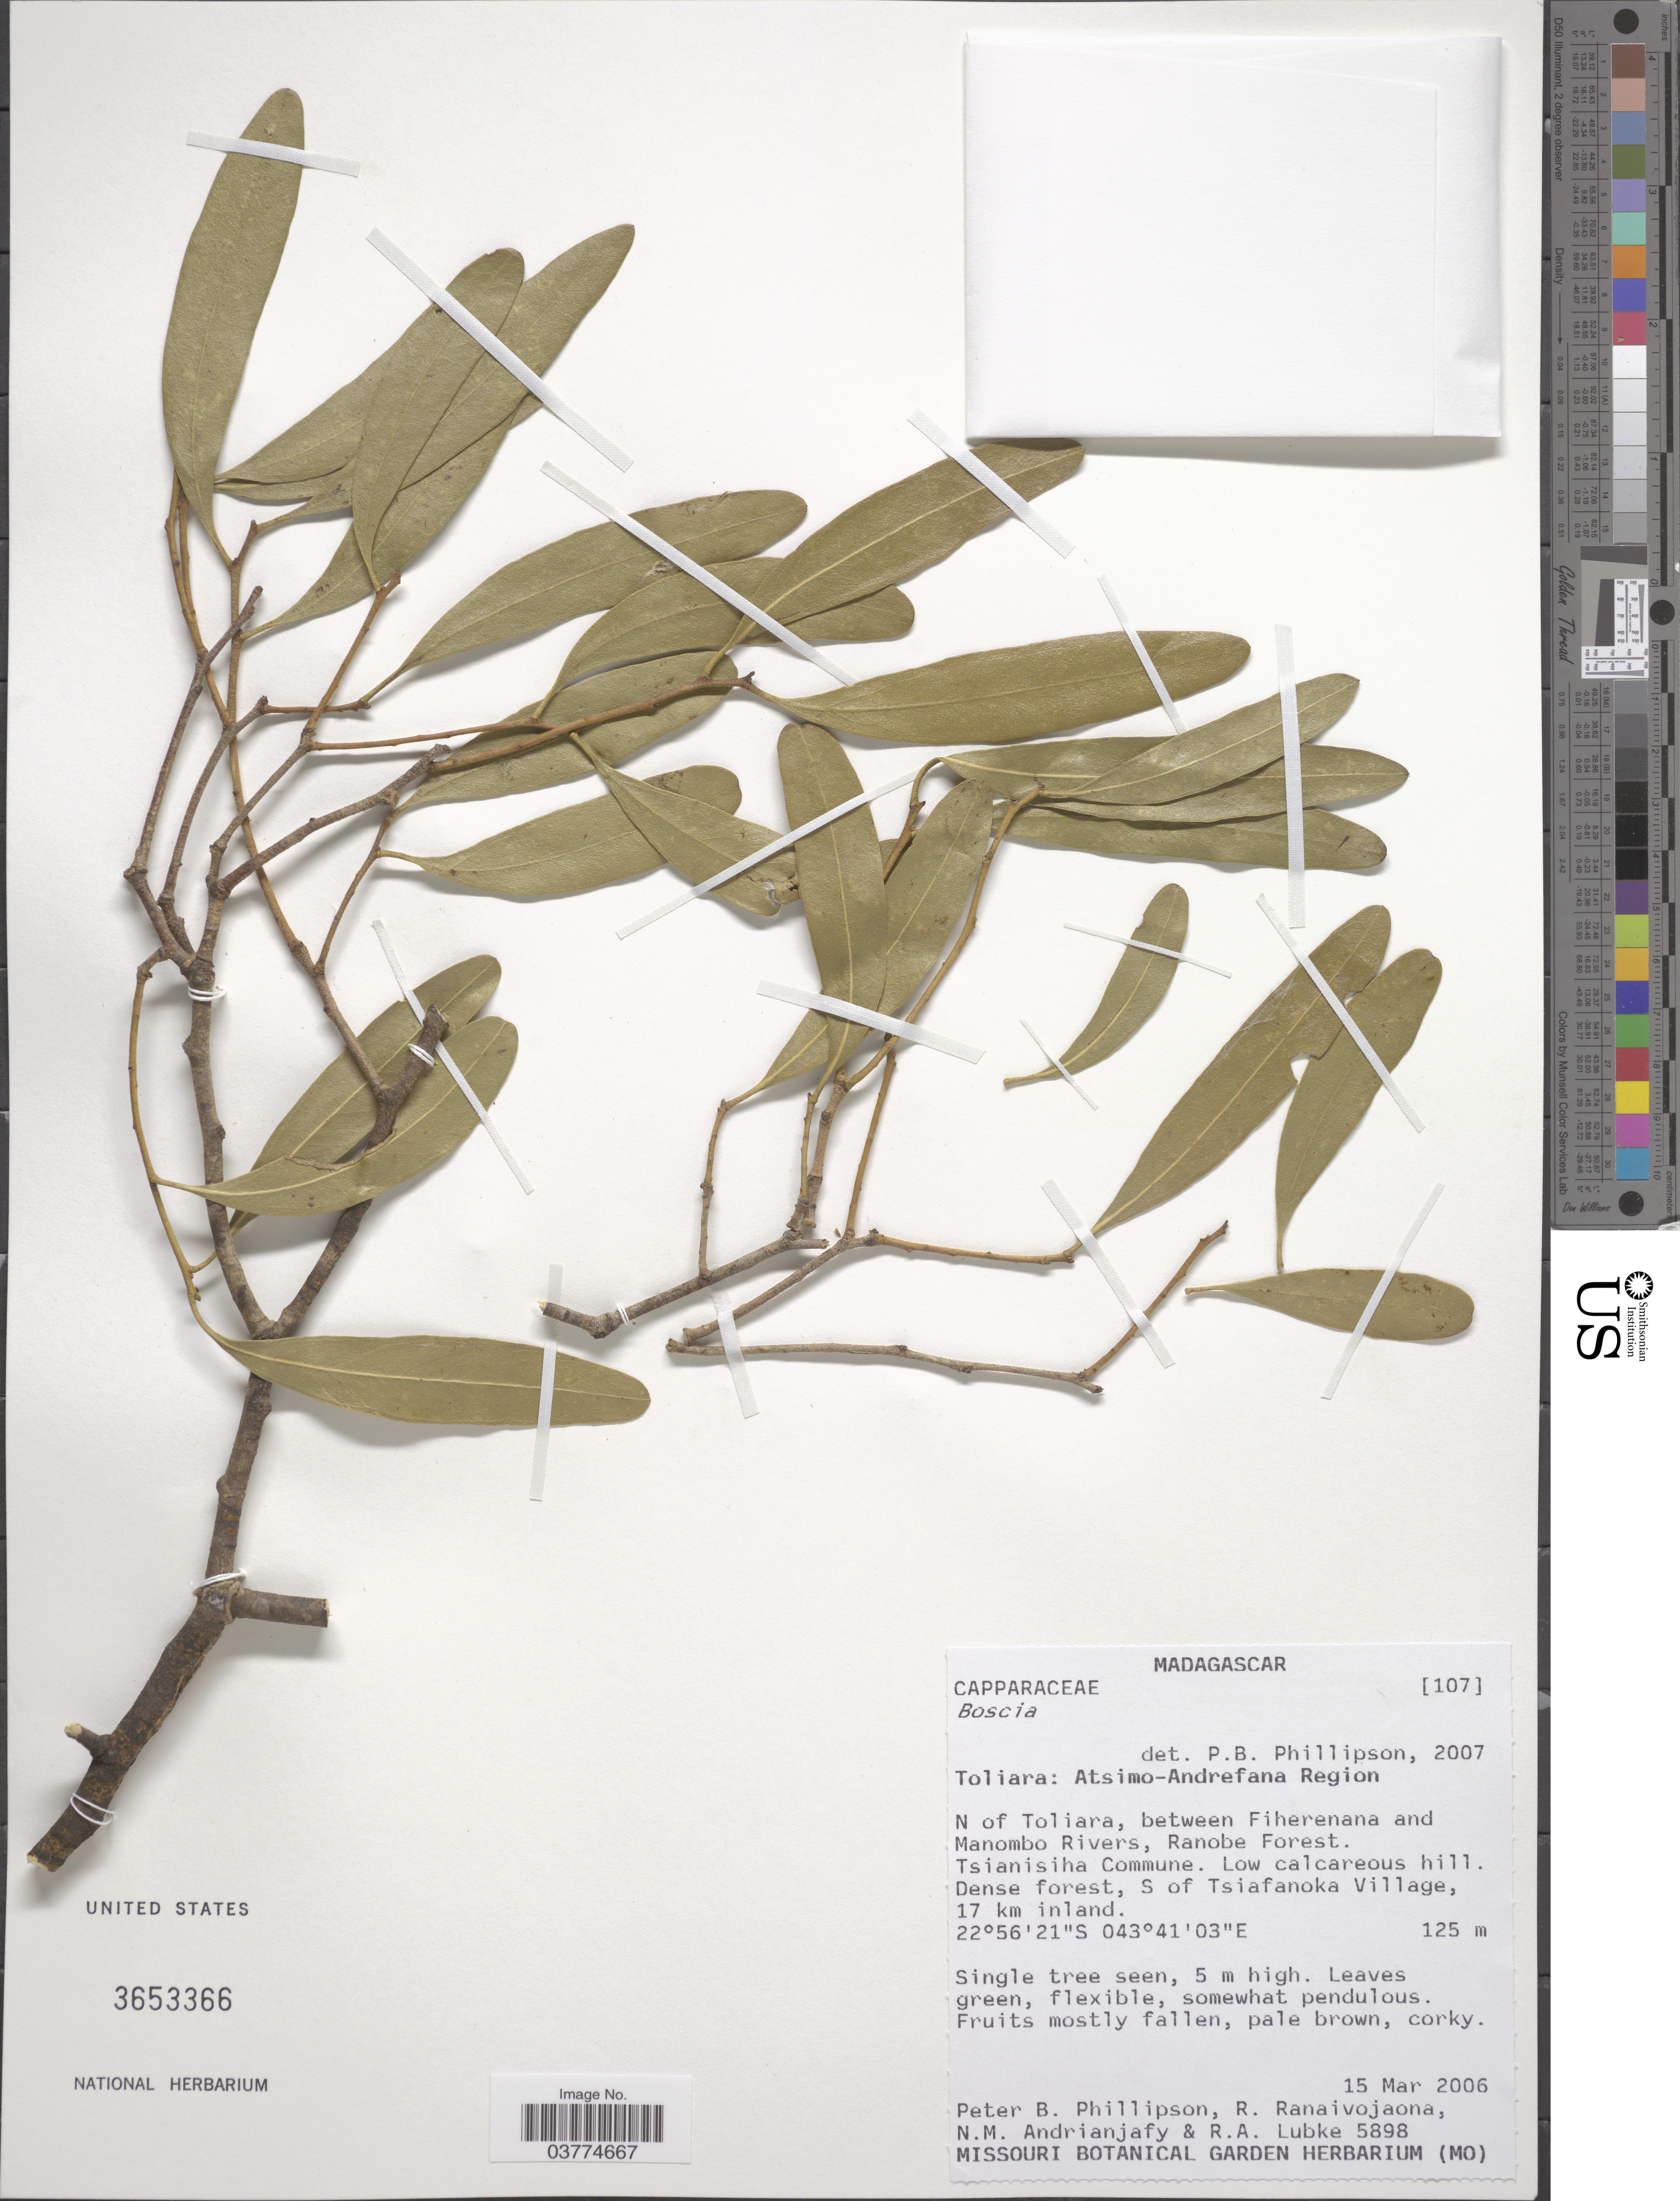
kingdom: Plantae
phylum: Tracheophyta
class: Magnoliopsida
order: Brassicales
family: Capparaceae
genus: Boscia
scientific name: Boscia sp.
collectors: P. B. Phillipson, R. Ranaivojaona, N. M. Andrianjafy & R. Lubke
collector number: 5898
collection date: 2006-03-15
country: Madagascar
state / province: Atsimo-Andrefana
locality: Toliara: Atsimo-Andrefana Region. N of Toliara, between Fiherenana and Manombo Rivers, Ranobe Forest. Tsianisiha Commune. Low calcareous hill. S of Tsiafanoka Village, 17 km inland.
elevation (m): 125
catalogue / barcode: US 3653366